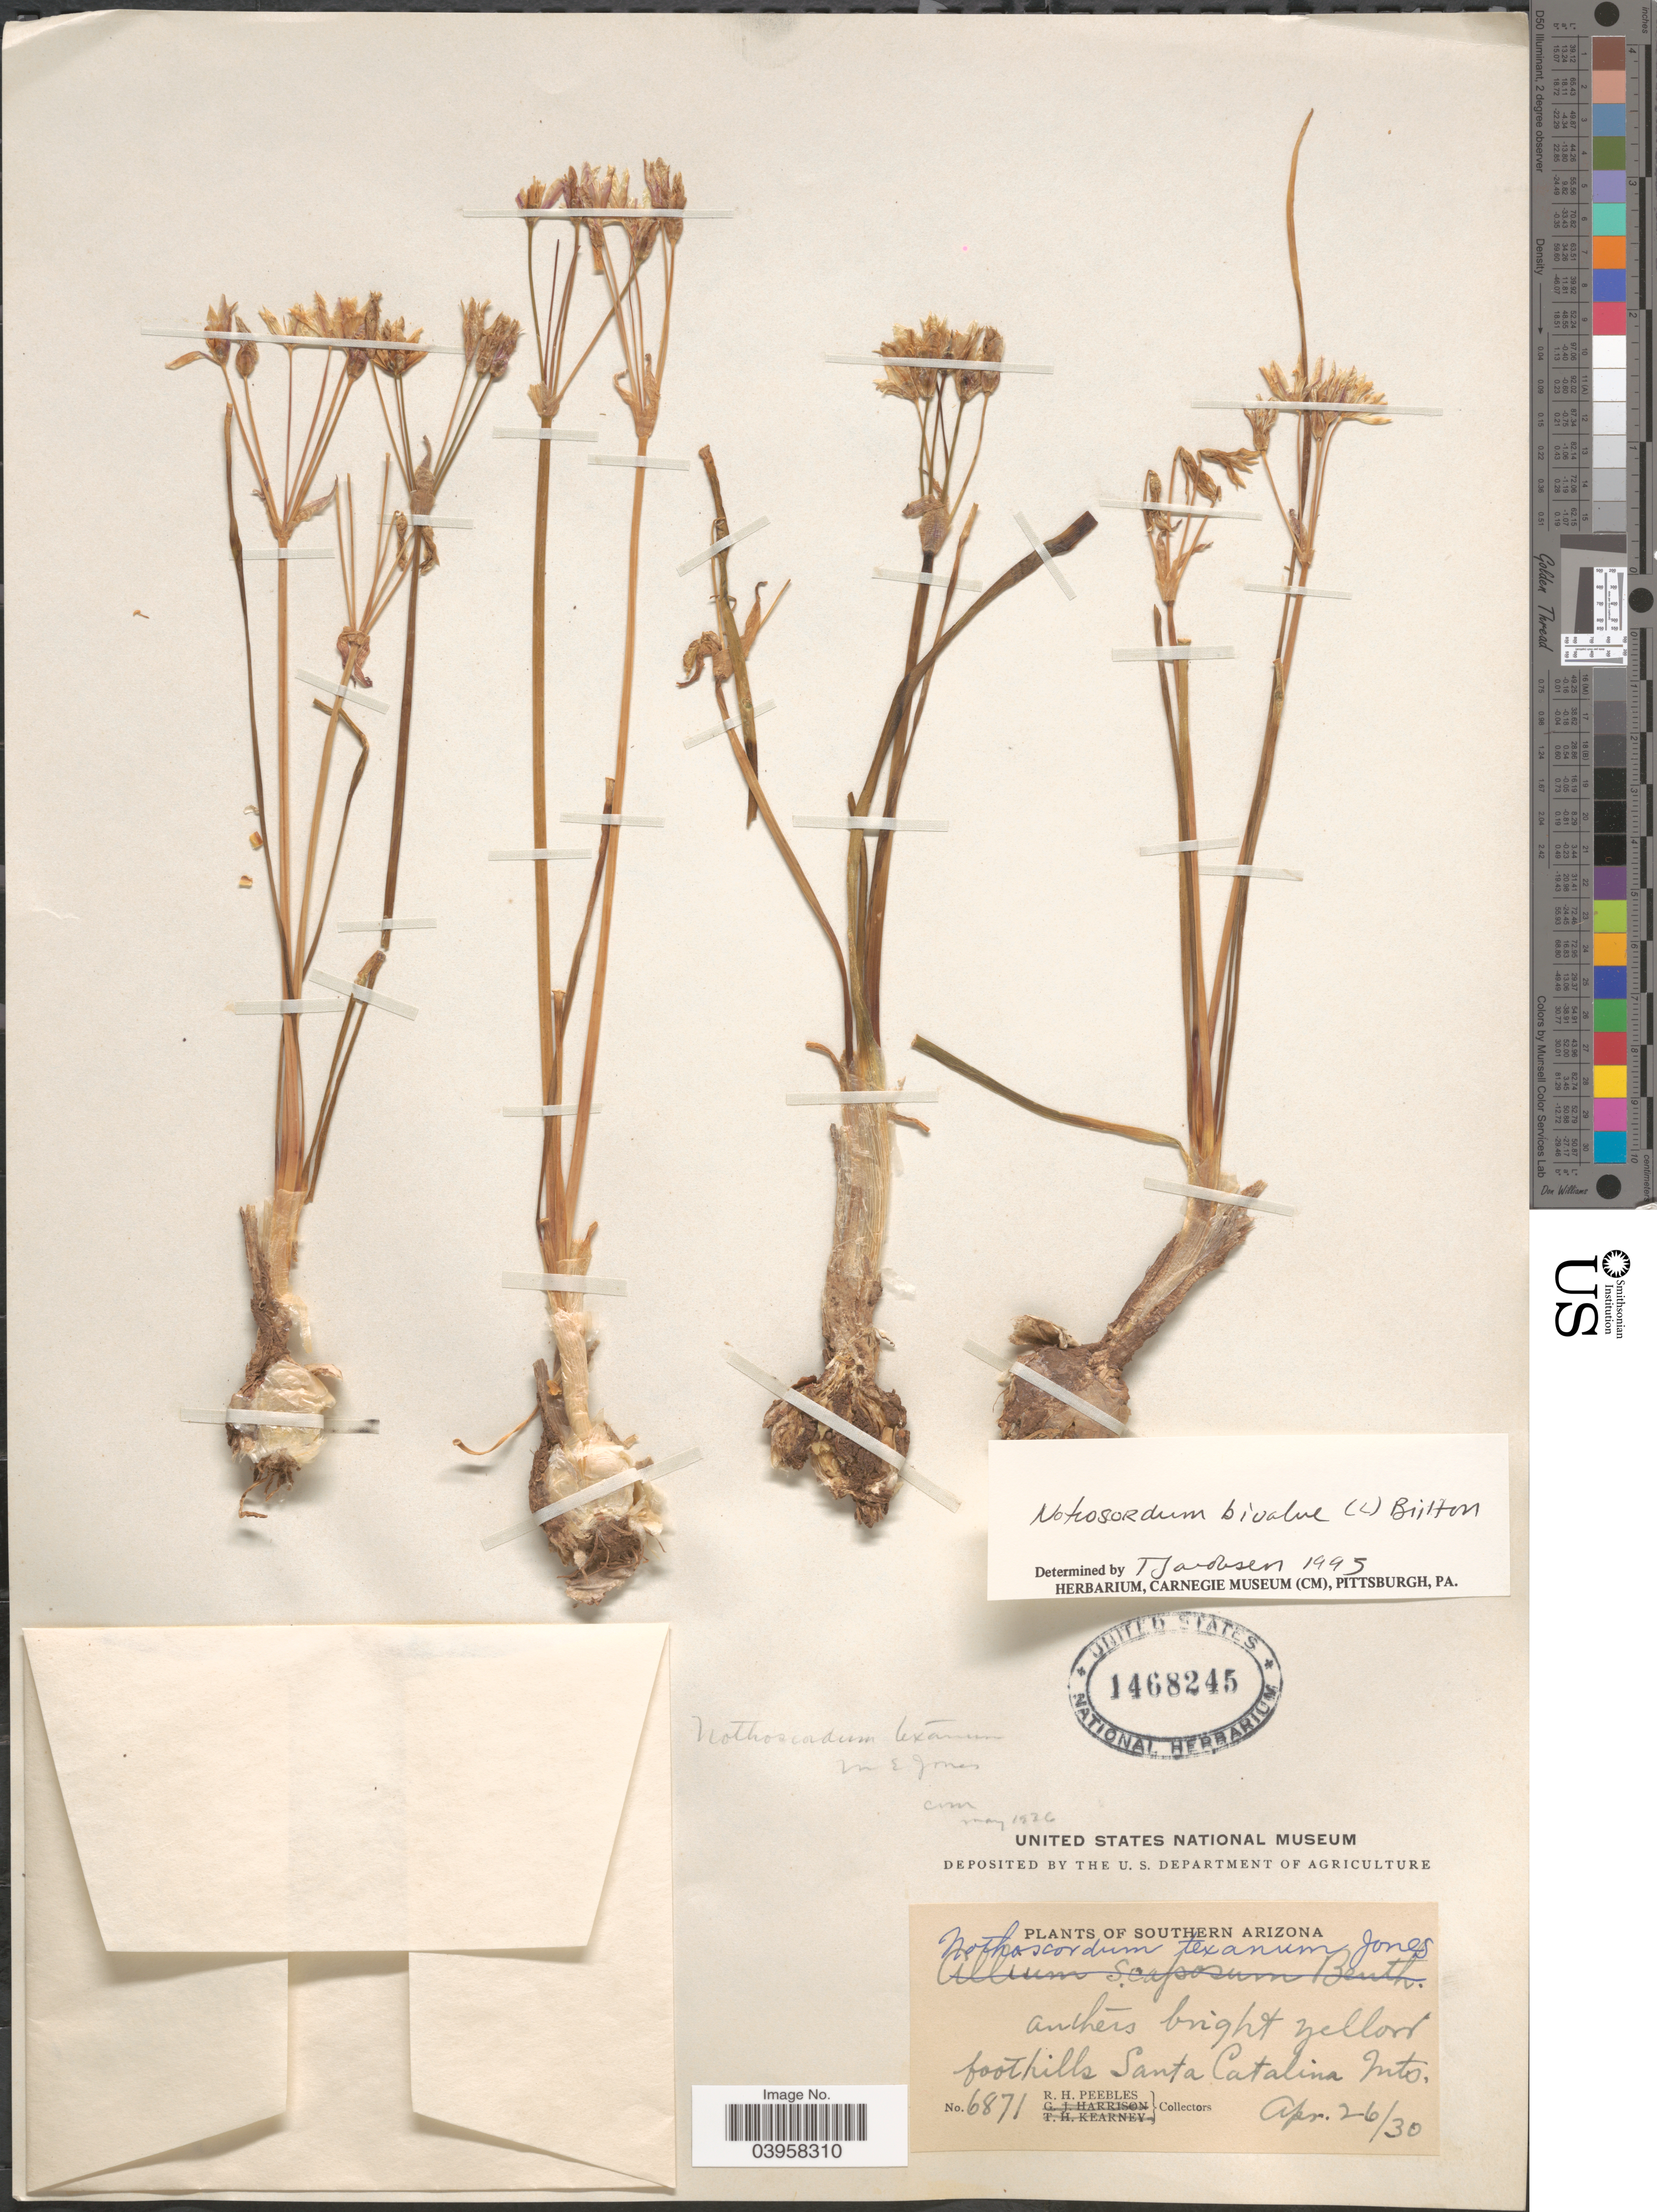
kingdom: Plantae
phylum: Tracheophyta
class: Liliopsida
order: Asparagales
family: Amaryllidaceae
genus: Nothoscordum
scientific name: Nothoscordum bivalve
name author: (L.) Britton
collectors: R. H. Peebles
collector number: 6871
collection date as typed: Transcribed d/m/y: 26/4/30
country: United States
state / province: Arizona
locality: Southern Arizona. Foothills Santa Catalina Mts.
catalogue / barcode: US 1468245